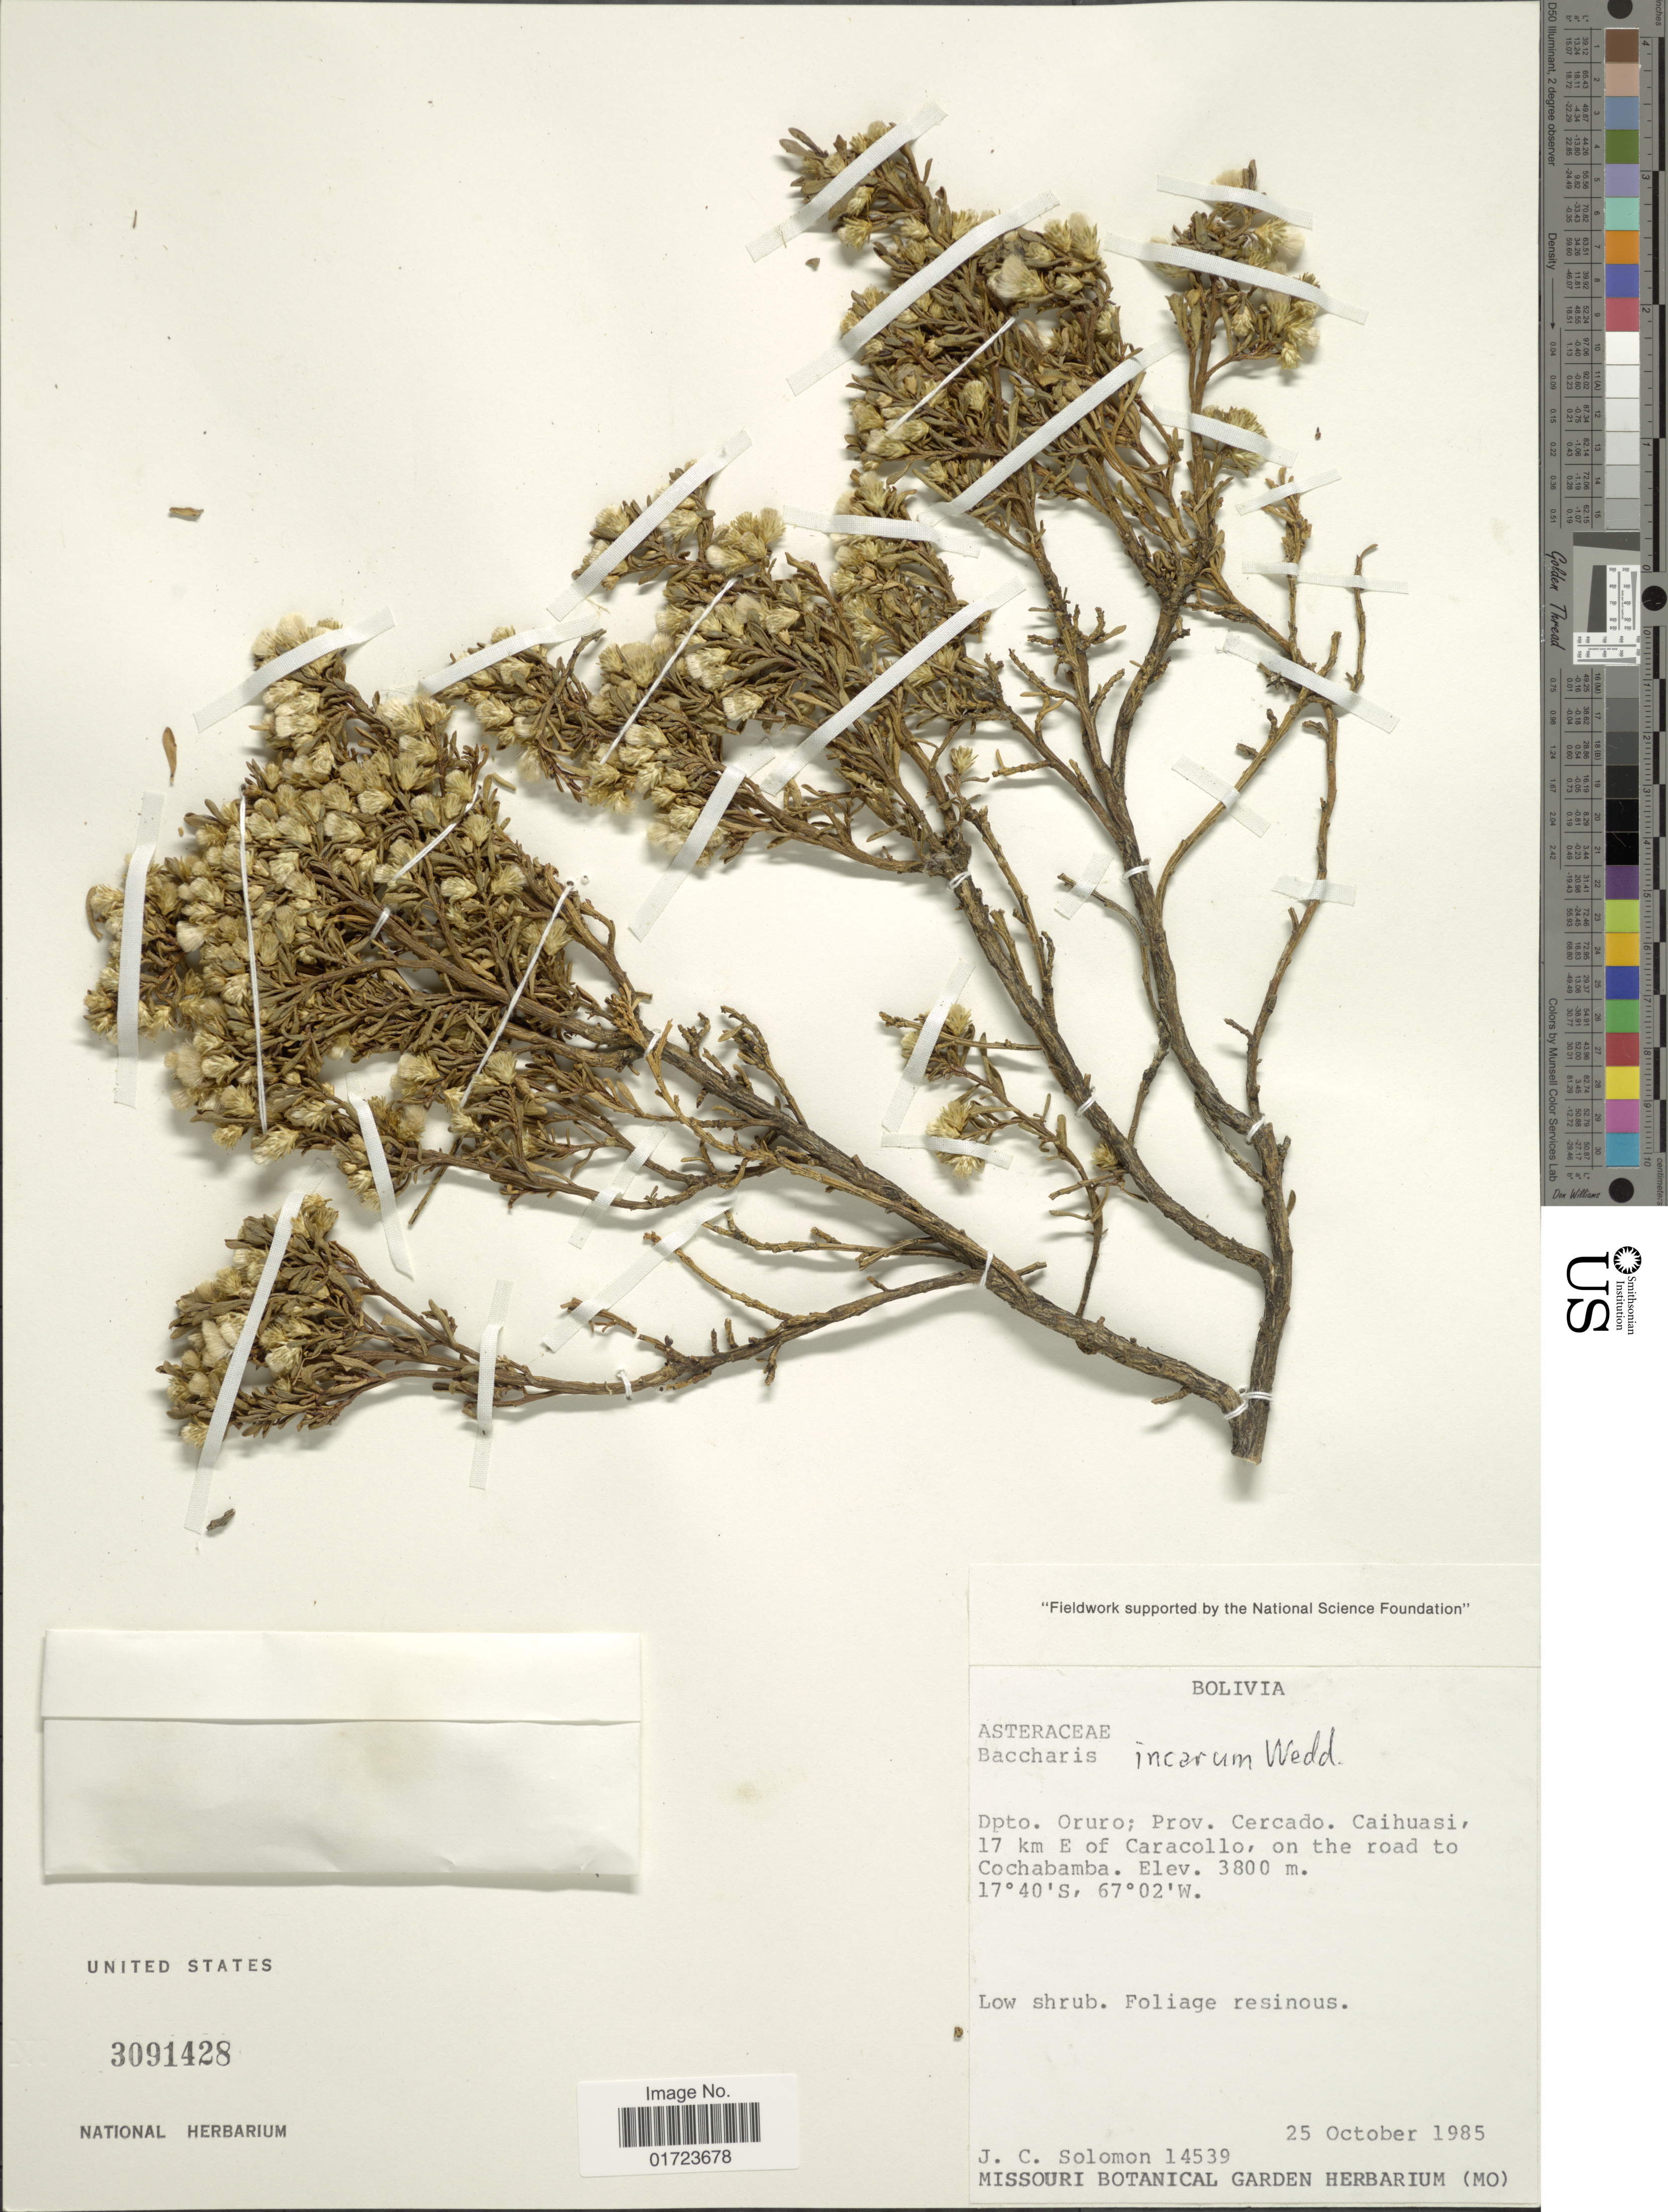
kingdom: Plantae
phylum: Tracheophyta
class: Magnoliopsida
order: Asterales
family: Asteraceae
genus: Baccharis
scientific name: Baccharis tola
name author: Phil.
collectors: J. C. Solomon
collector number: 14539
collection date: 1985-10-25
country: Bolivia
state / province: Cochabamba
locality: Dpto. Oruro; Prov. Cercado. Caihuasi, 17 km E of Caracollo, on the road to Cochabamba.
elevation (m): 3800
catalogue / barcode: US 3091428